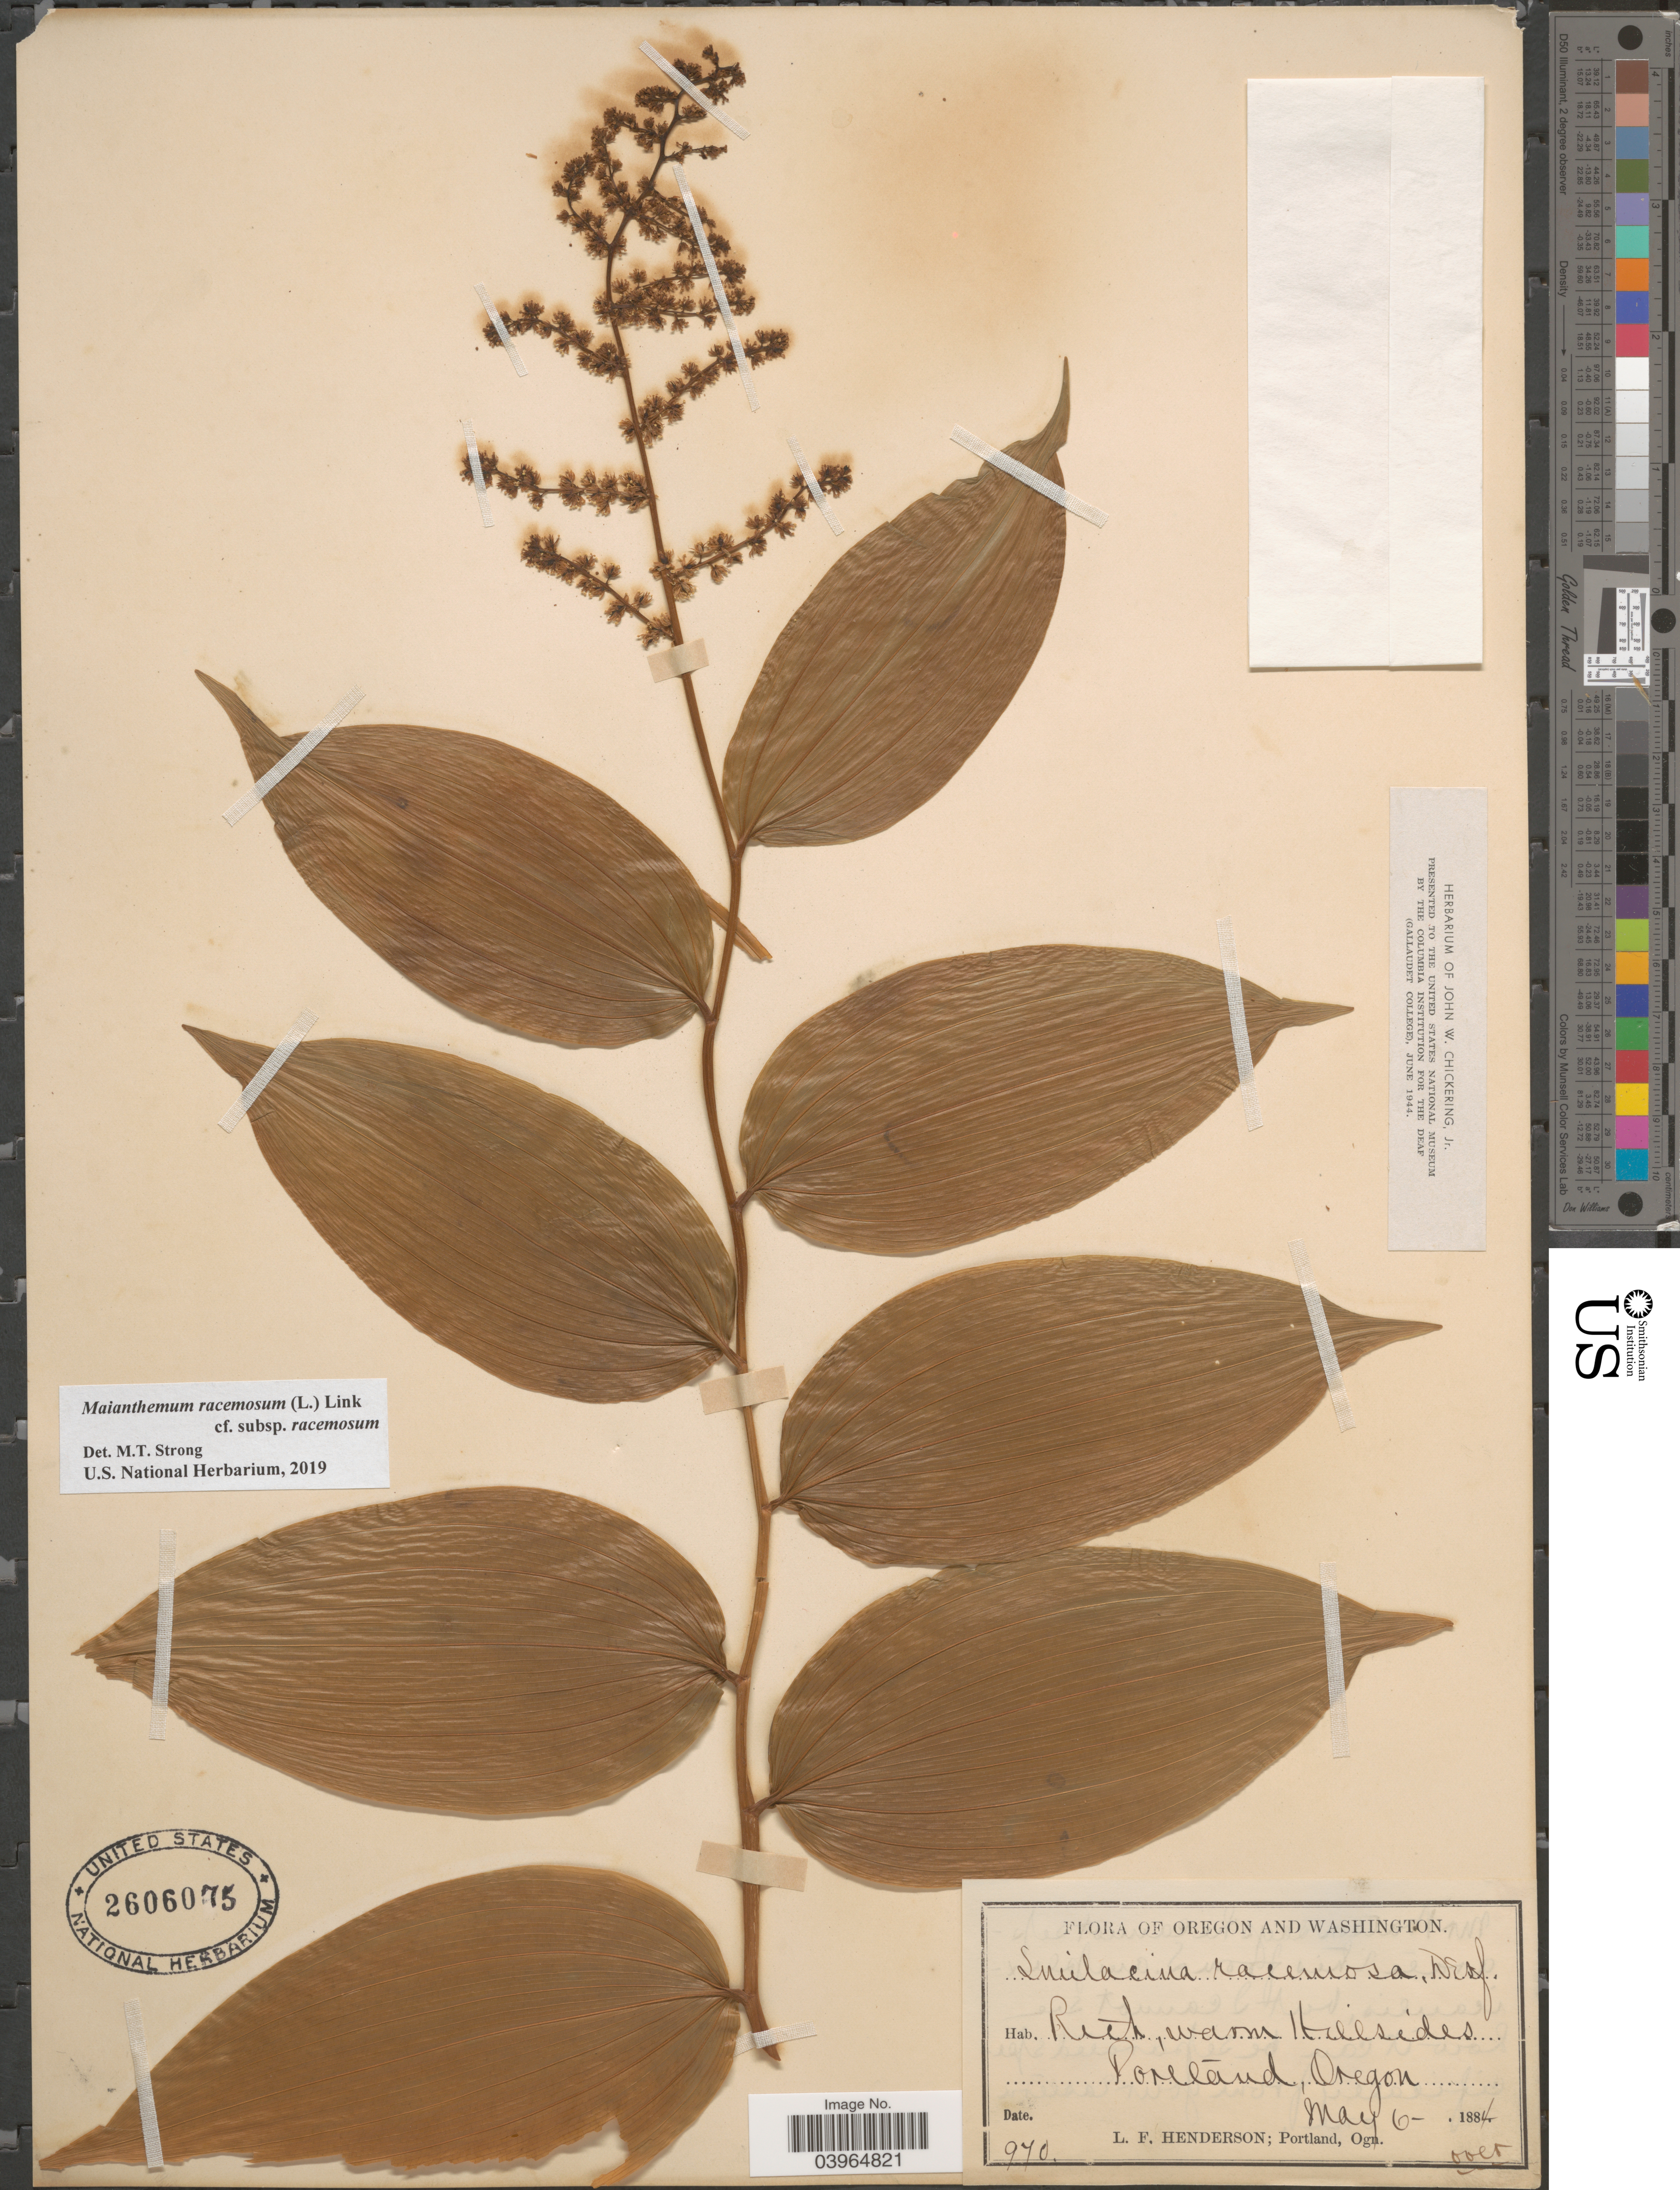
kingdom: Plantae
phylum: Tracheophyta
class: Liliopsida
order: Asparagales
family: Asparagaceae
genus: Maianthemum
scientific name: Maianthemum racemosum subsp. racemosum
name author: (L.) Link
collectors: L. Henderson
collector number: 970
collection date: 1884-05-06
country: United States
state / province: Oregon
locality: Hillsides. Portland.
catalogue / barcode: US 2606075